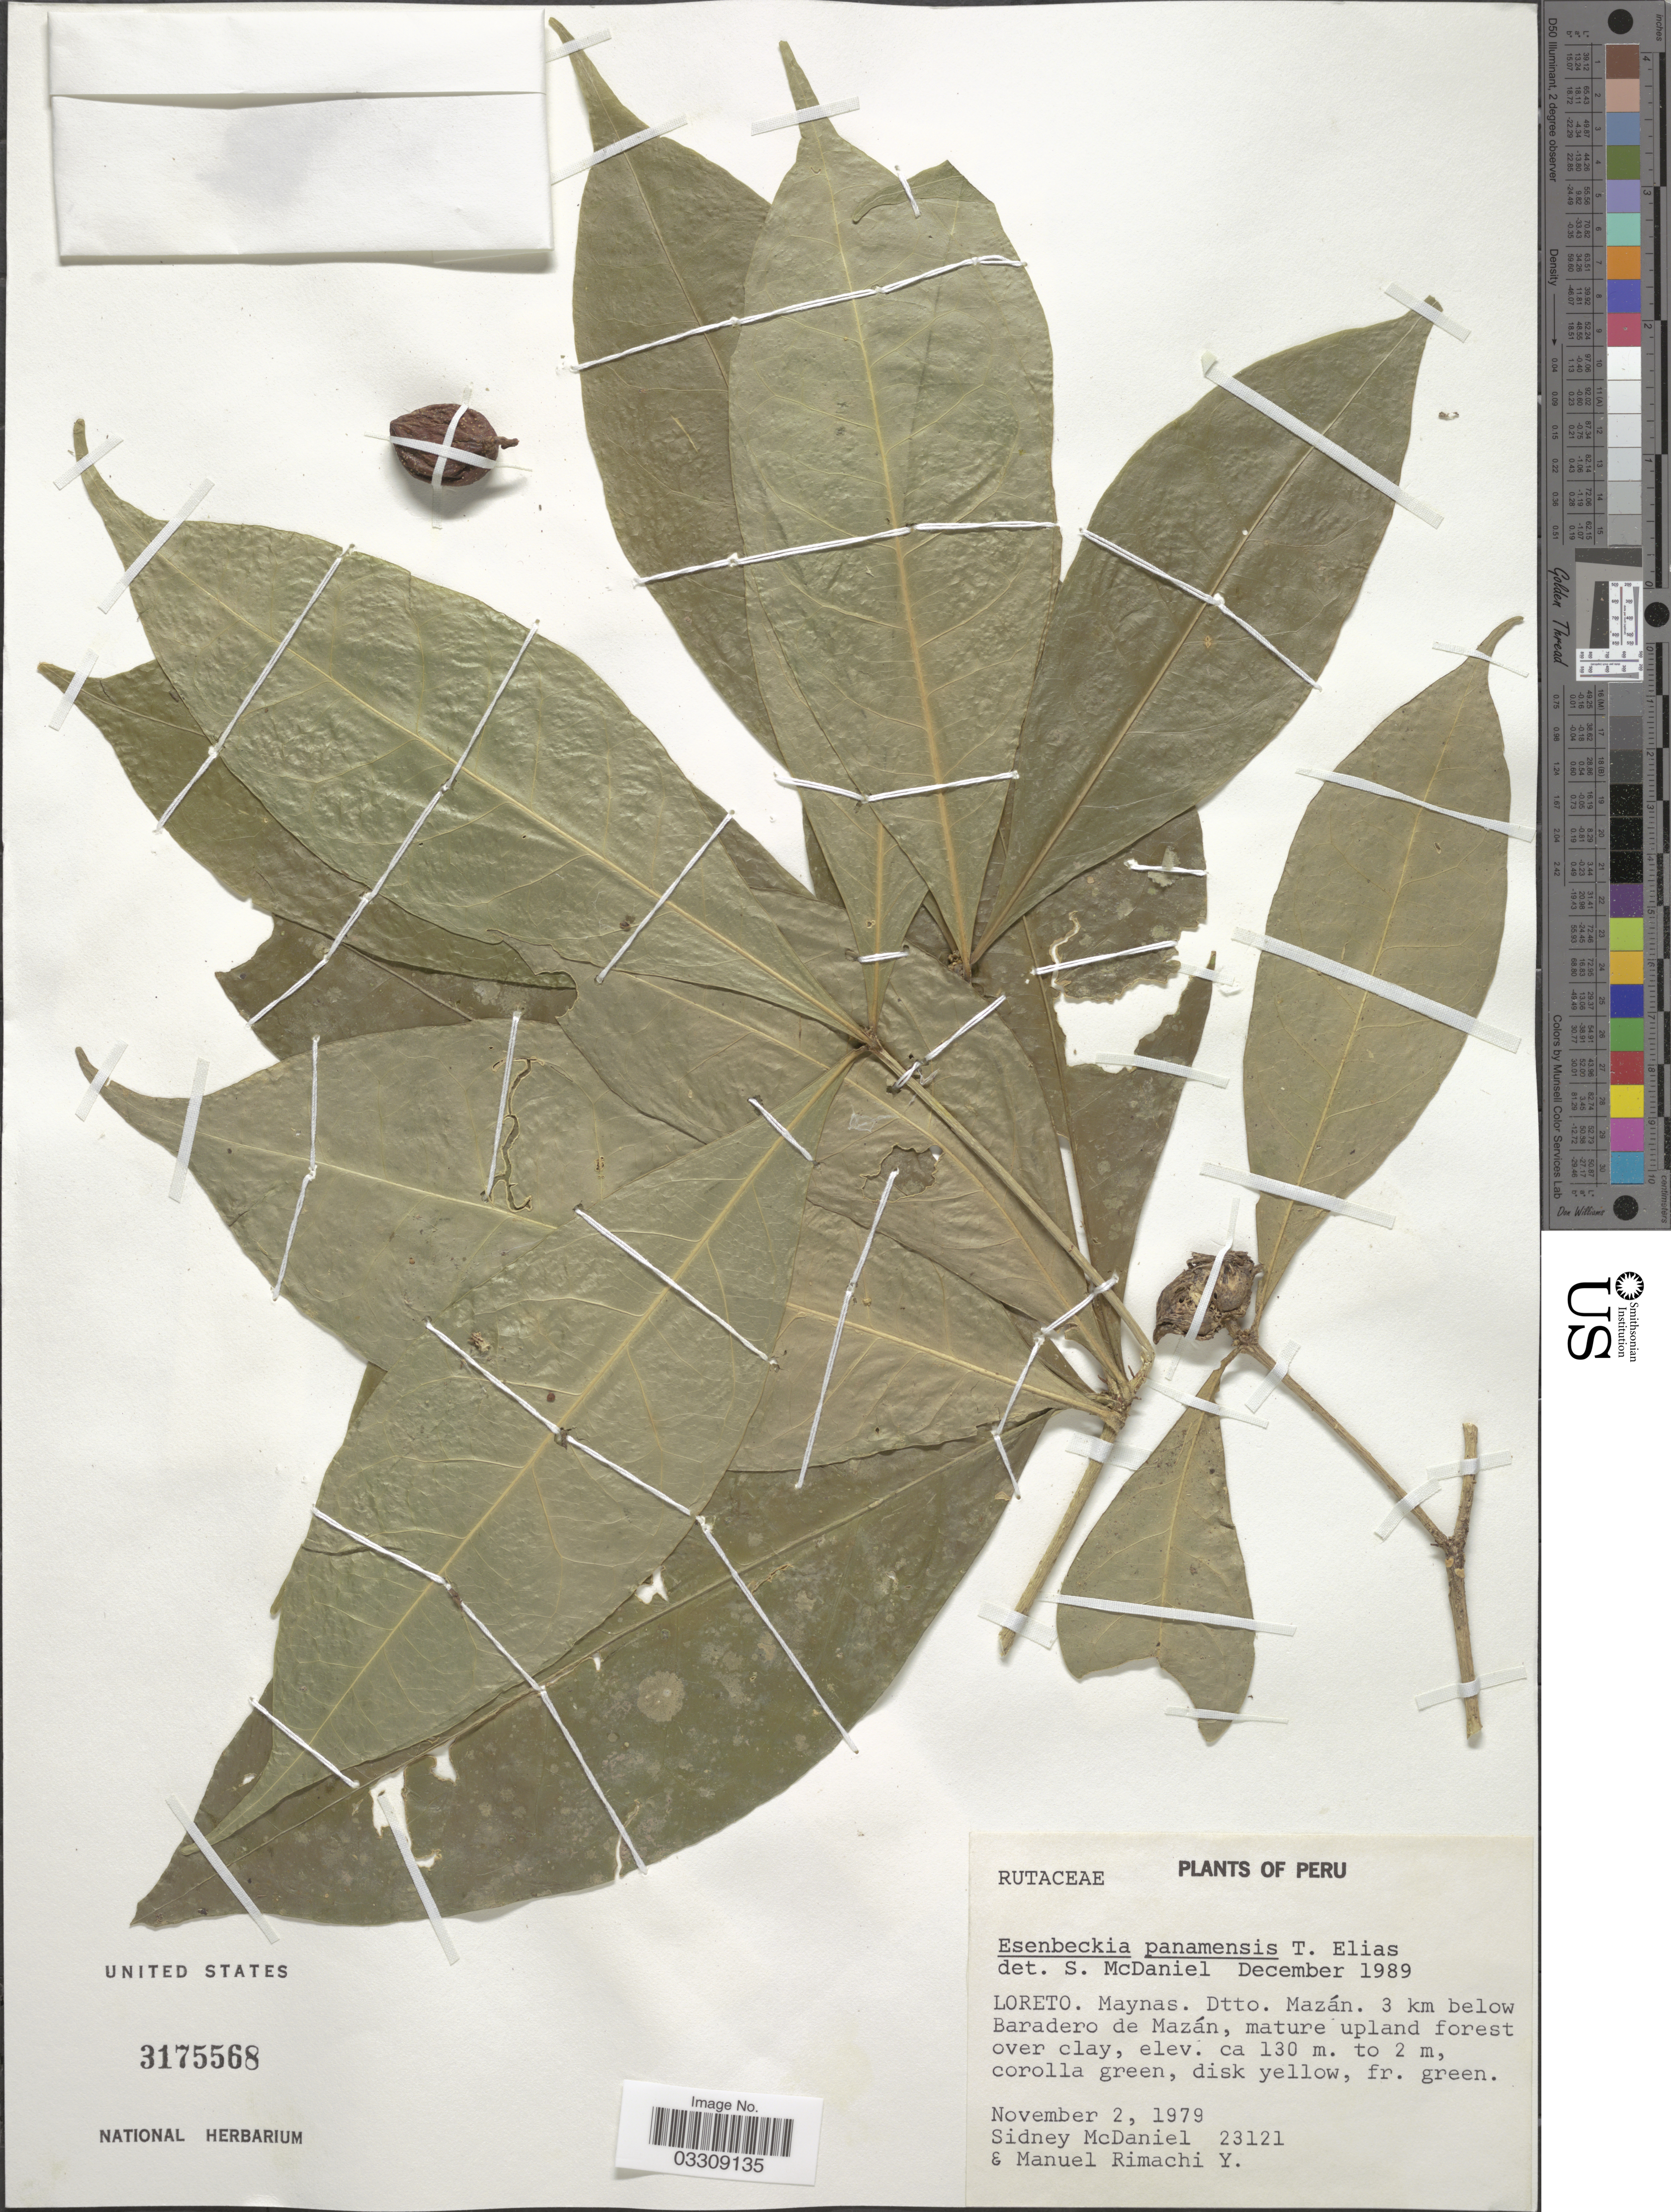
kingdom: Plantae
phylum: Tracheophyta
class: Magnoliopsida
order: Sapindales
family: Rutaceae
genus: Esenbeckia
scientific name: Esenbeckia panamensis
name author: T. S. Elias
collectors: S. McDaniel & M. Rimachi Y.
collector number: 23121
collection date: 1979-11-02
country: Peru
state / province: Loreto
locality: Maynas. Dtto. Mazán. 3 km below Baradero de Mazán.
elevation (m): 130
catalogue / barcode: US 3175568